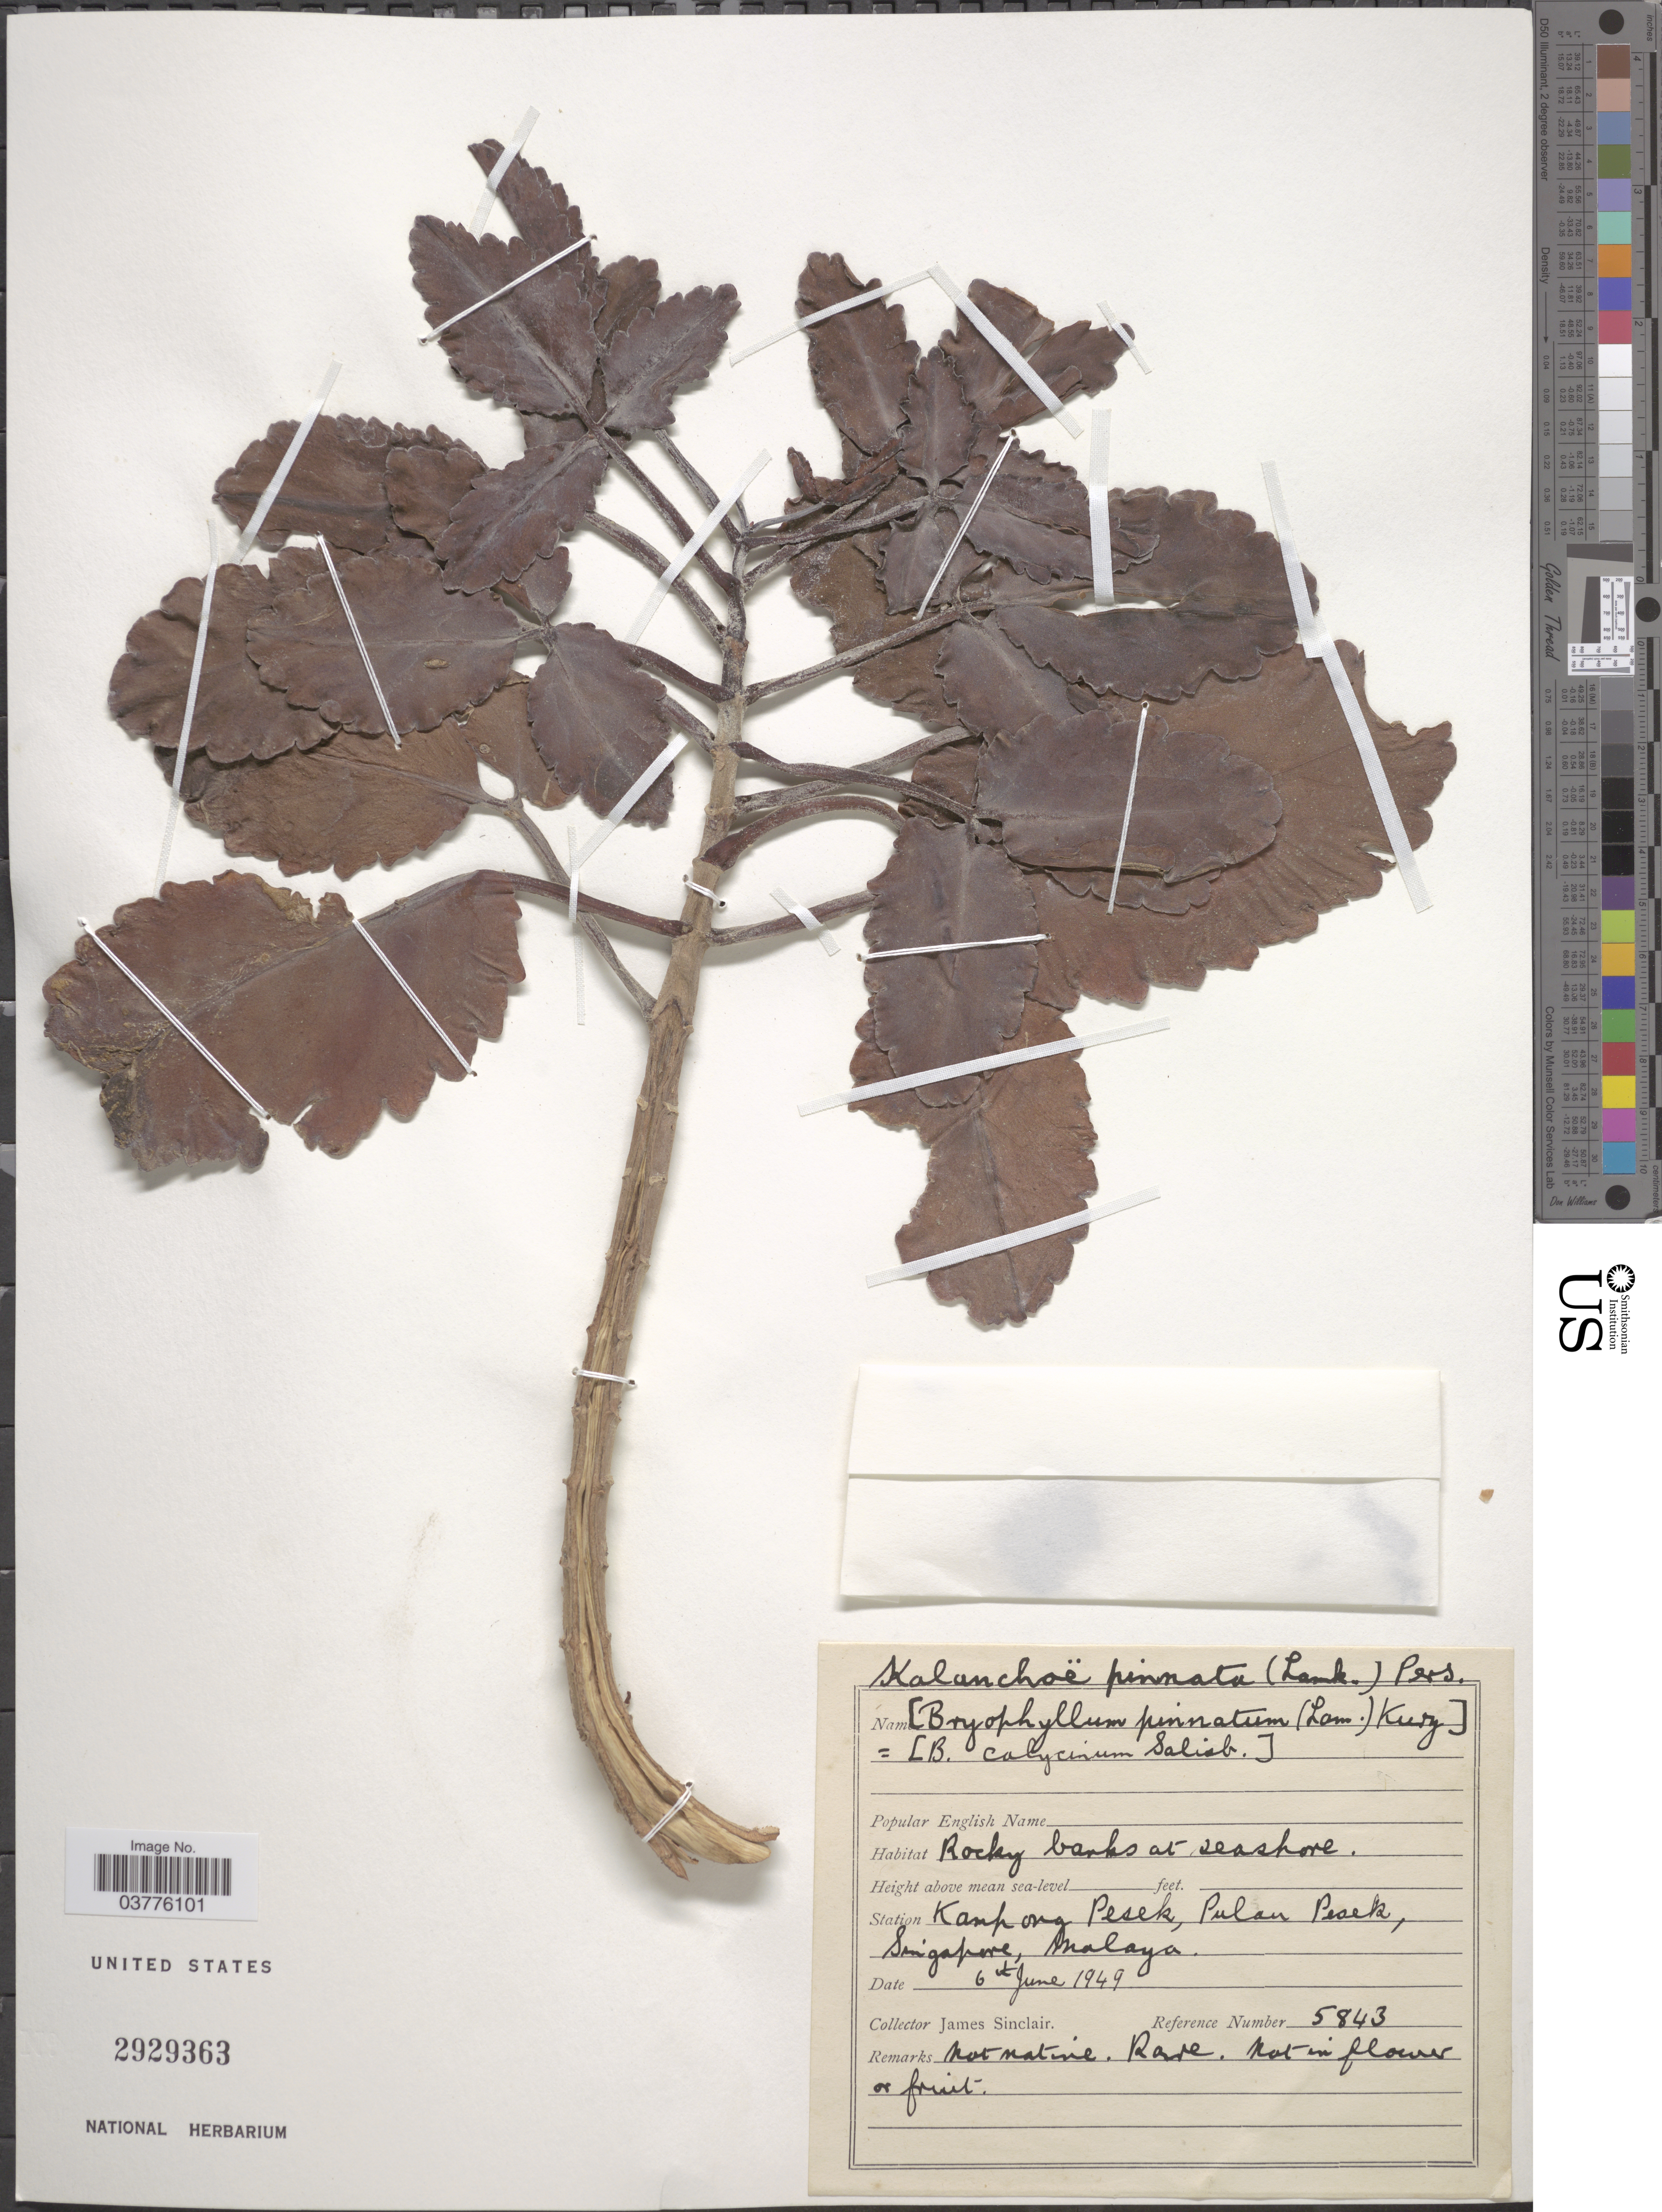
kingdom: Plantae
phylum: Tracheophyta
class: Magnoliopsida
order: Saxifragales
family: Crassulaceae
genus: Kalanchoe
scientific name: Kalanchoe pinnata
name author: (Lam.) Pers.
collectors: J. Sinclair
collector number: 5843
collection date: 1949-06-06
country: Singapore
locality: Station Kampong Pesek, Pulau Pesek, Malaya.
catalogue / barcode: US 2929363